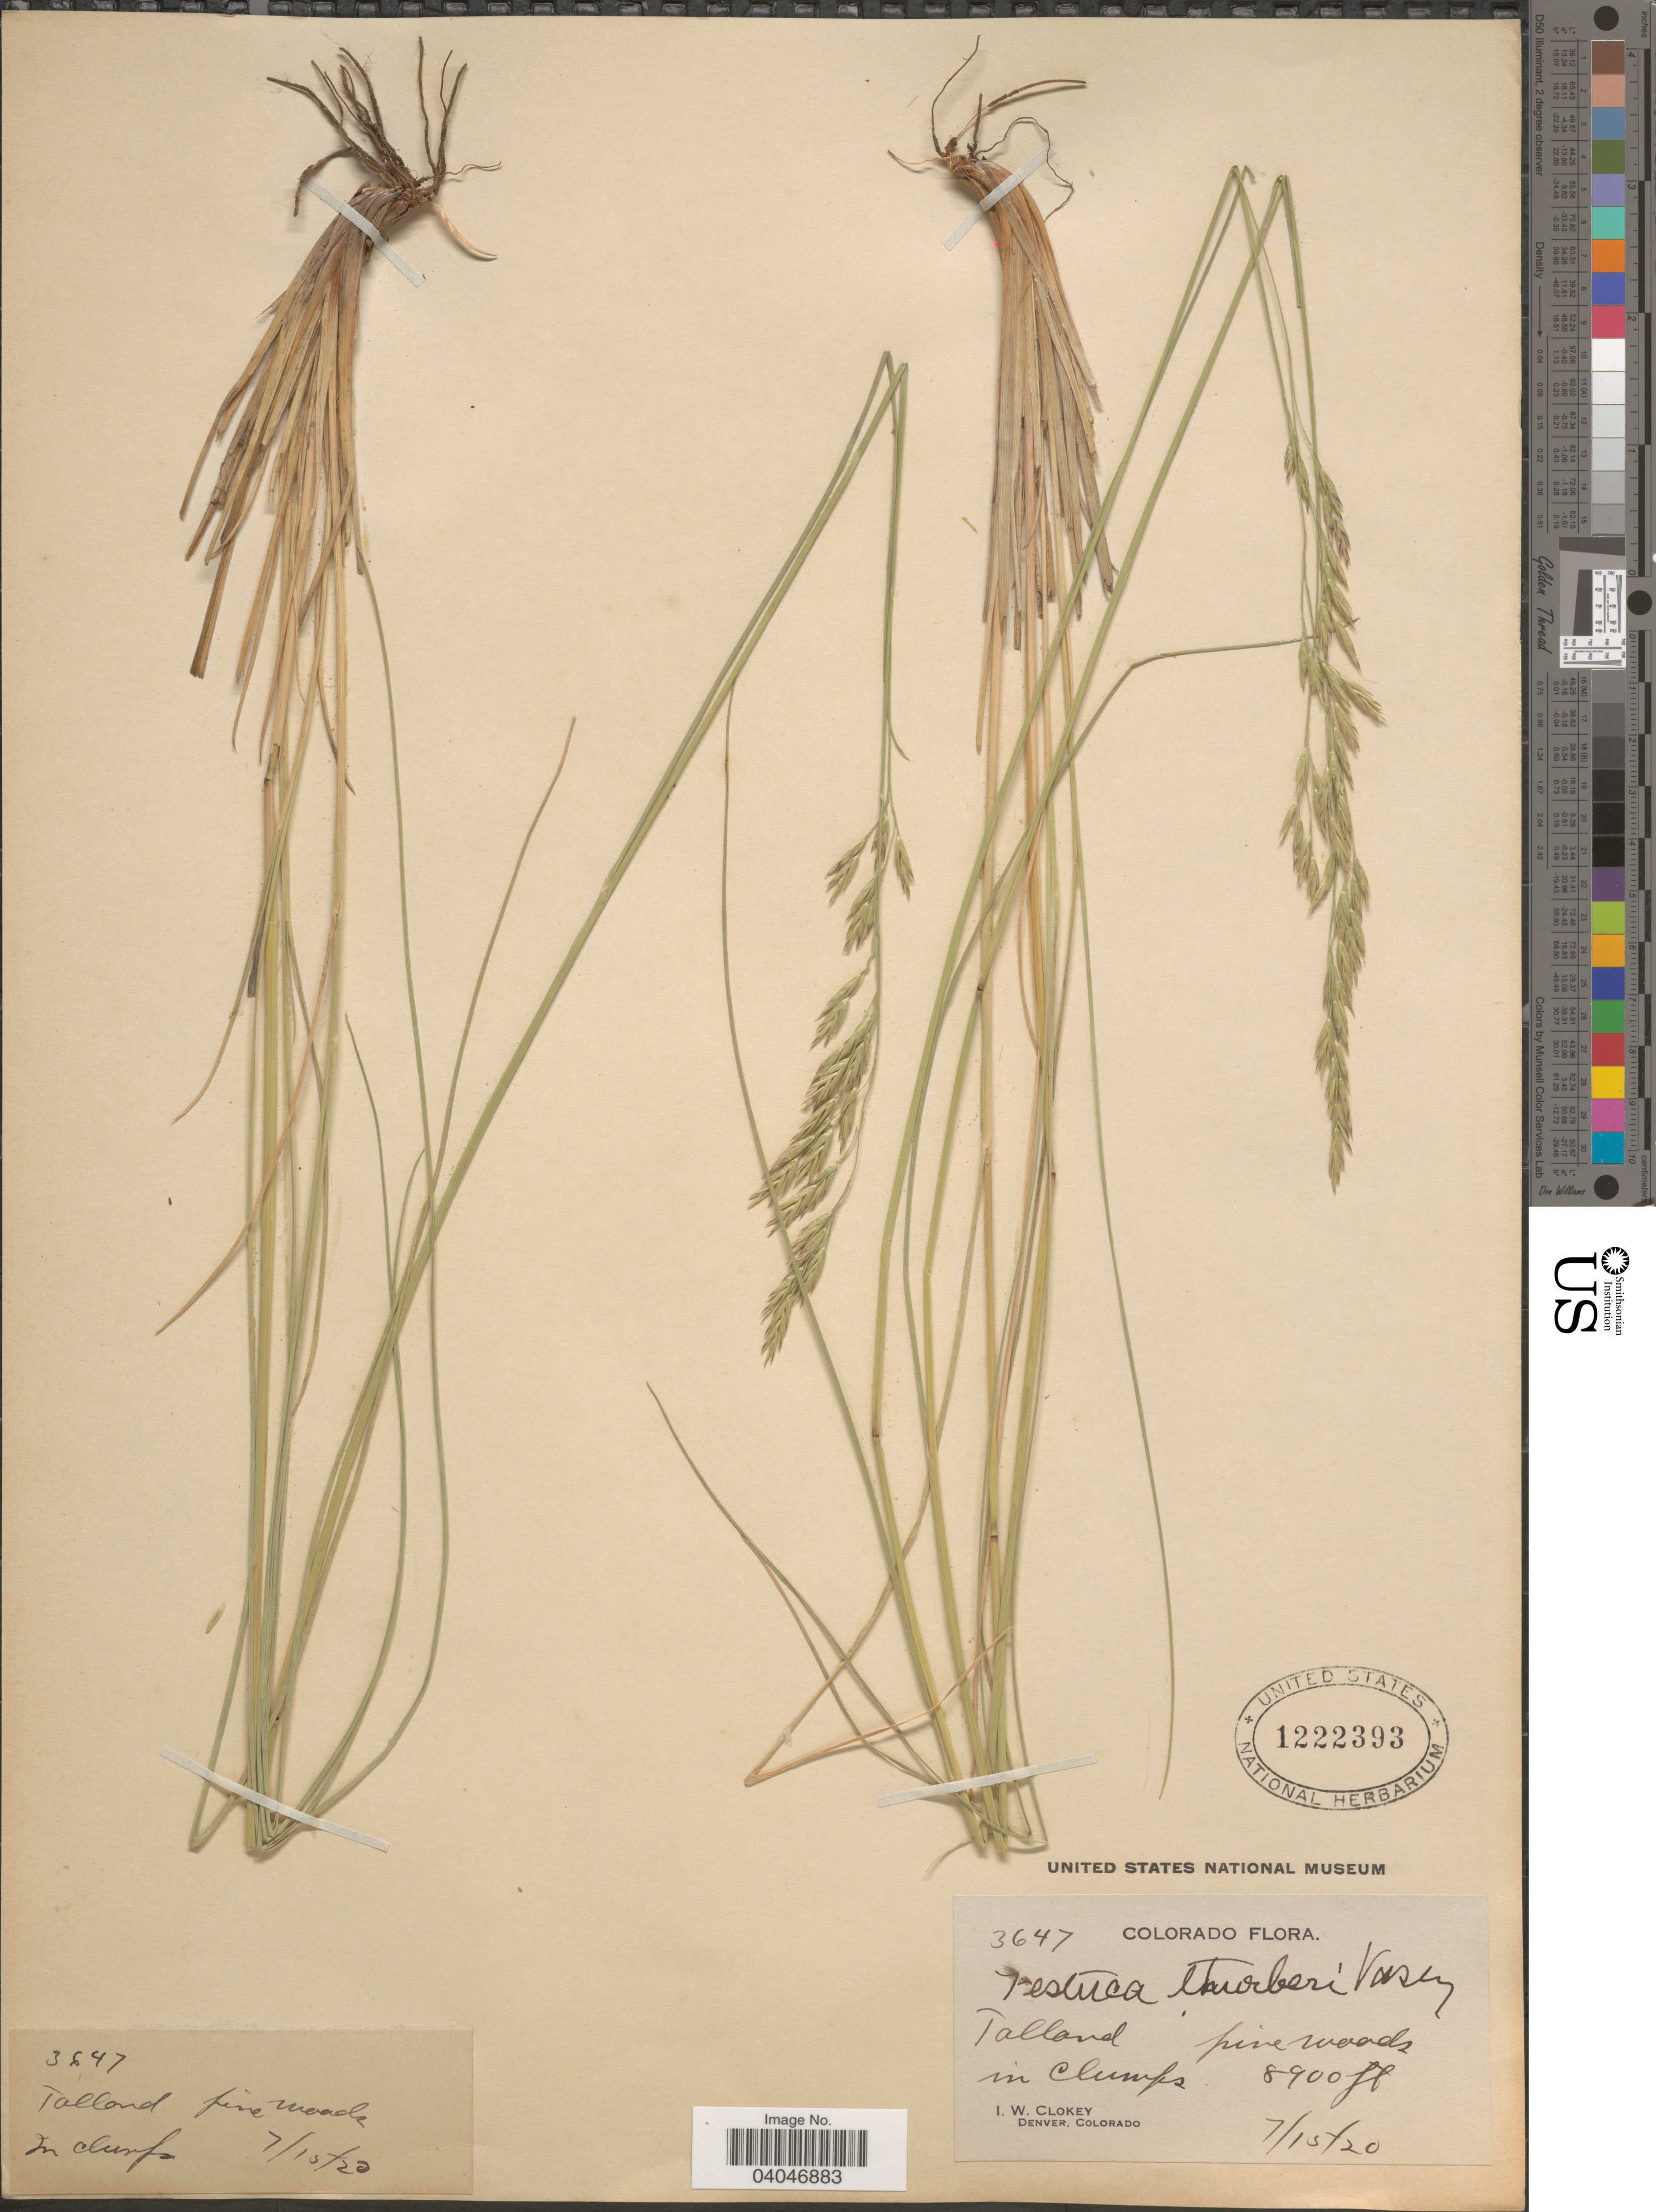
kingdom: Plantae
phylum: Tracheophyta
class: Liliopsida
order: Poales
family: Poaceae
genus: Festuca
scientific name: Festuca thurberi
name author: Vasey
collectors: I. W. Clokey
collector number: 3647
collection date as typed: Transcribed d/m/y: 15/7/20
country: United States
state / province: Colorado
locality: Tallond pine woods in clumps.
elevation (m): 2713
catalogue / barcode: US 1222393